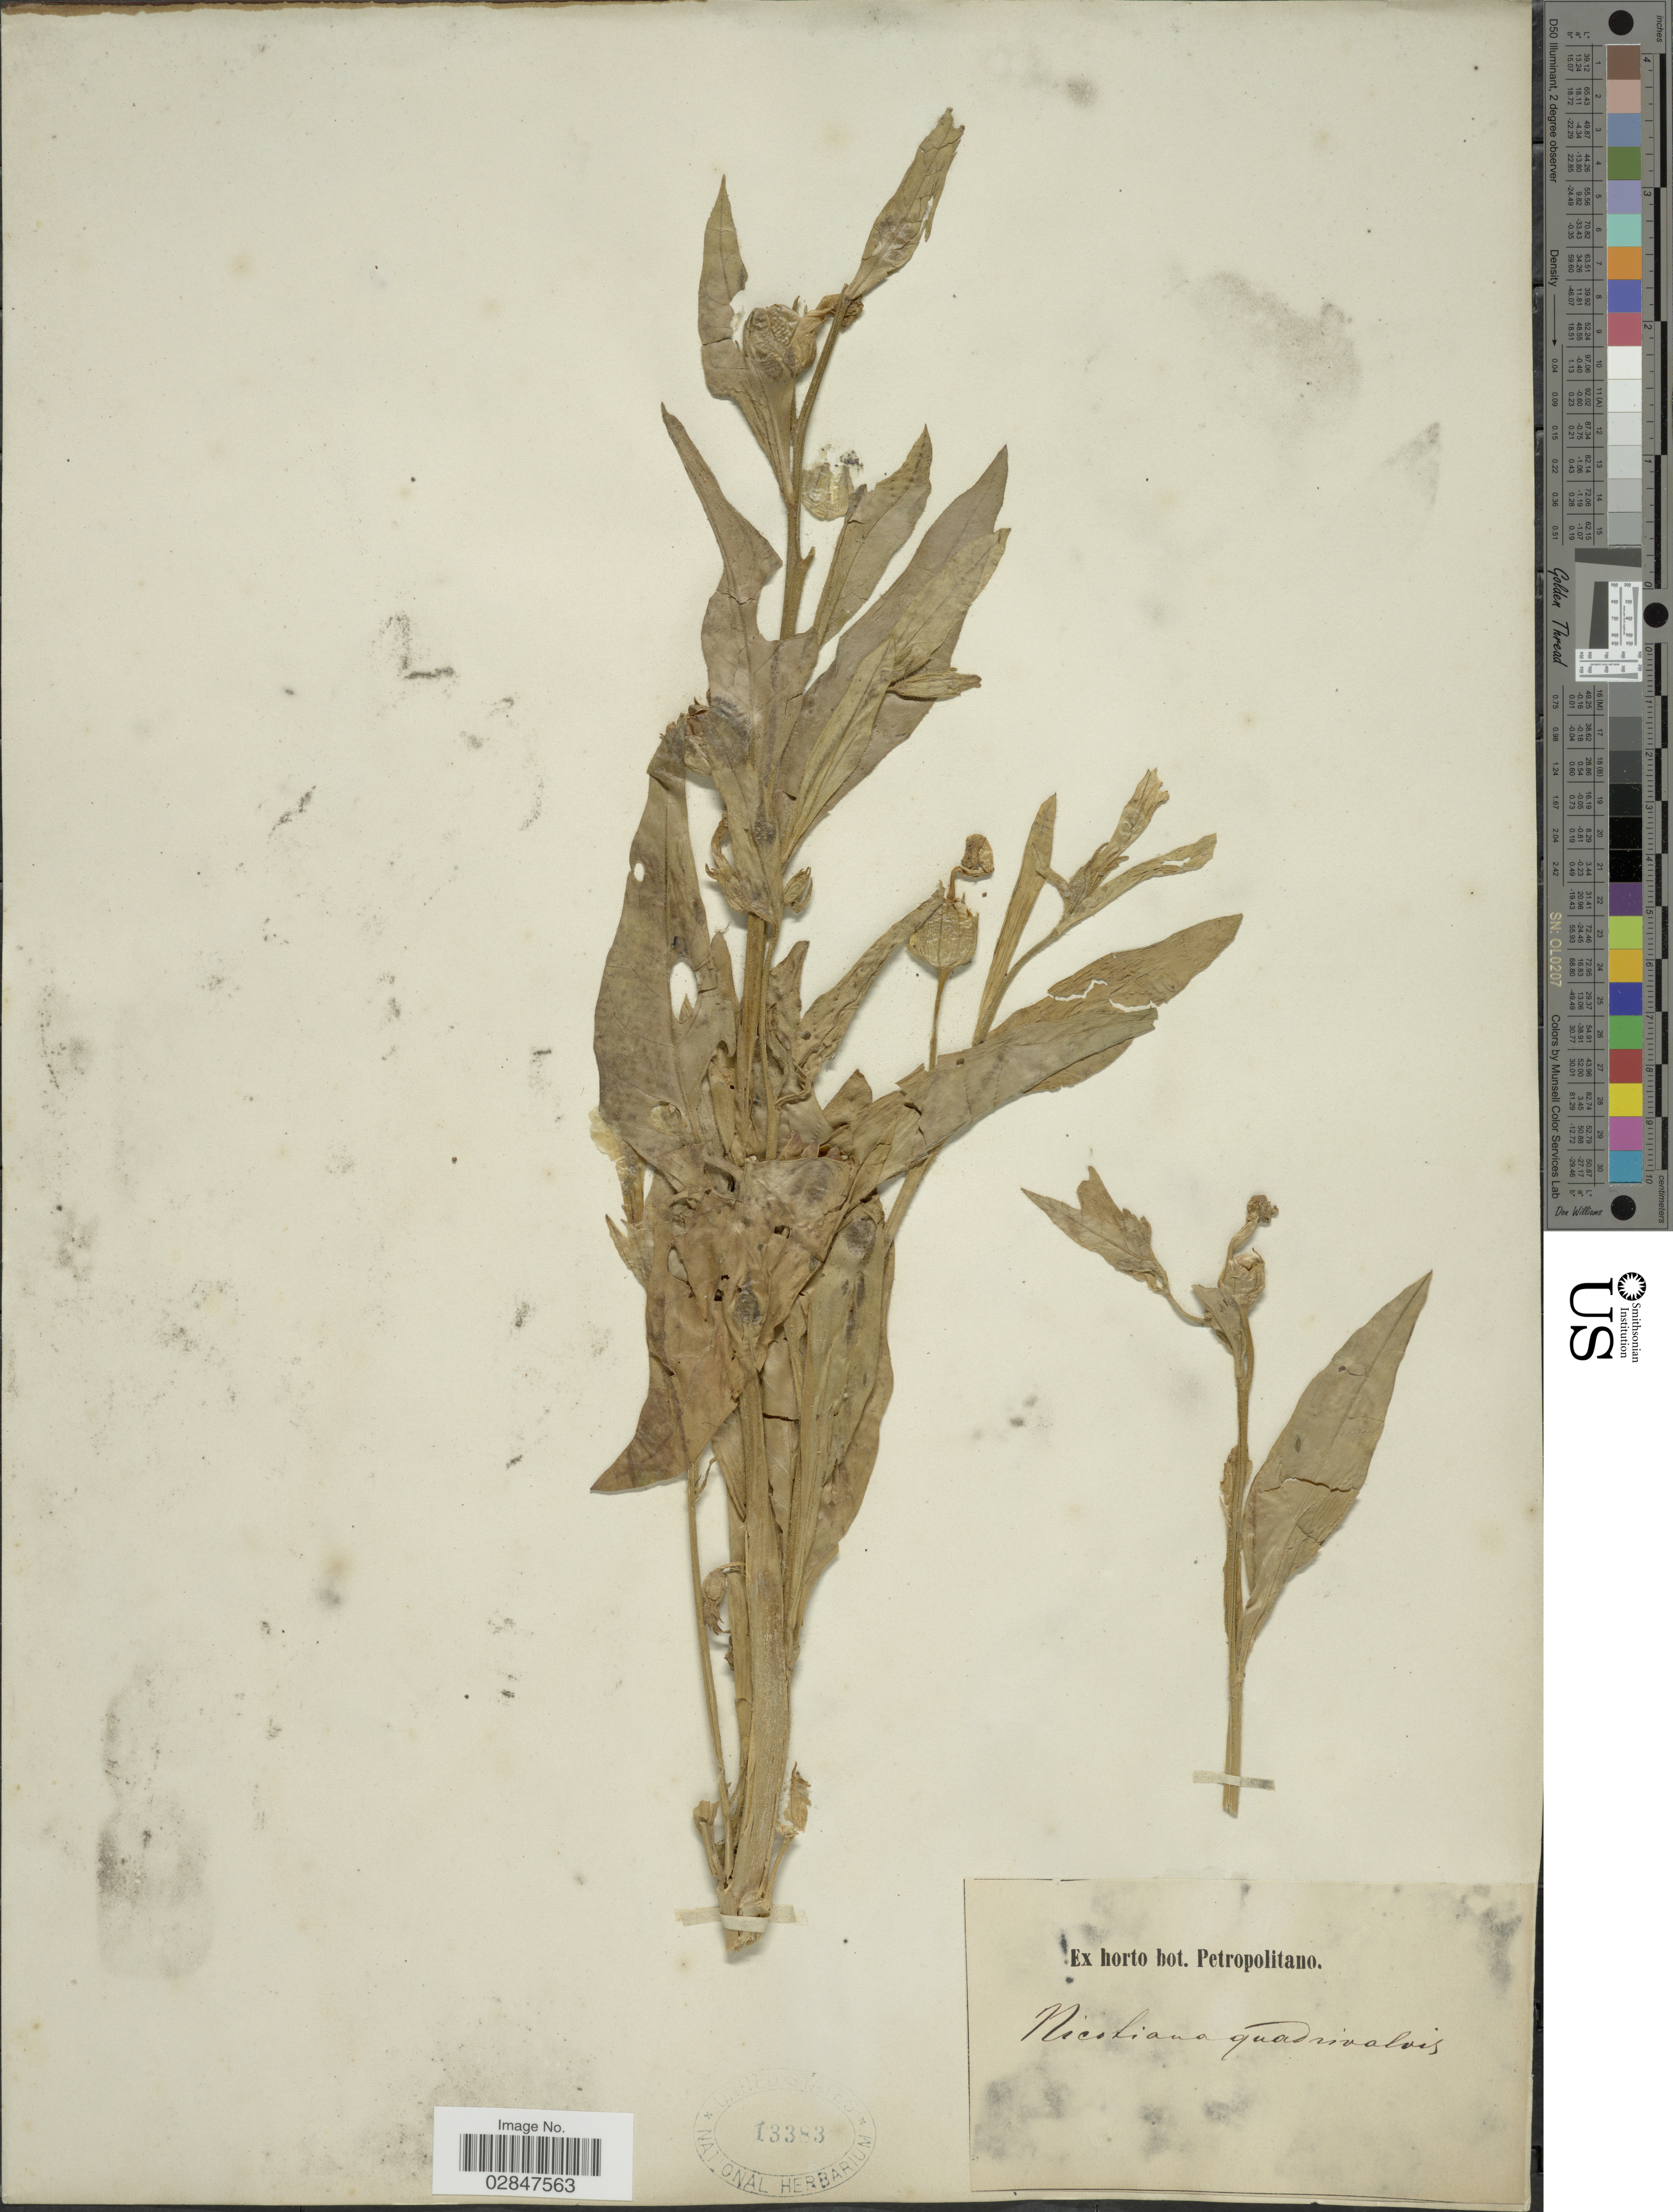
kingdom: Plantae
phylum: Tracheophyta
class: Magnoliopsida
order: Solanales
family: Solanaceae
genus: Nicotiana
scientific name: Nicotiana quadrivalvis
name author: Pursh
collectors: ex Horto Bot. Petropolitano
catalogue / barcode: US 13383